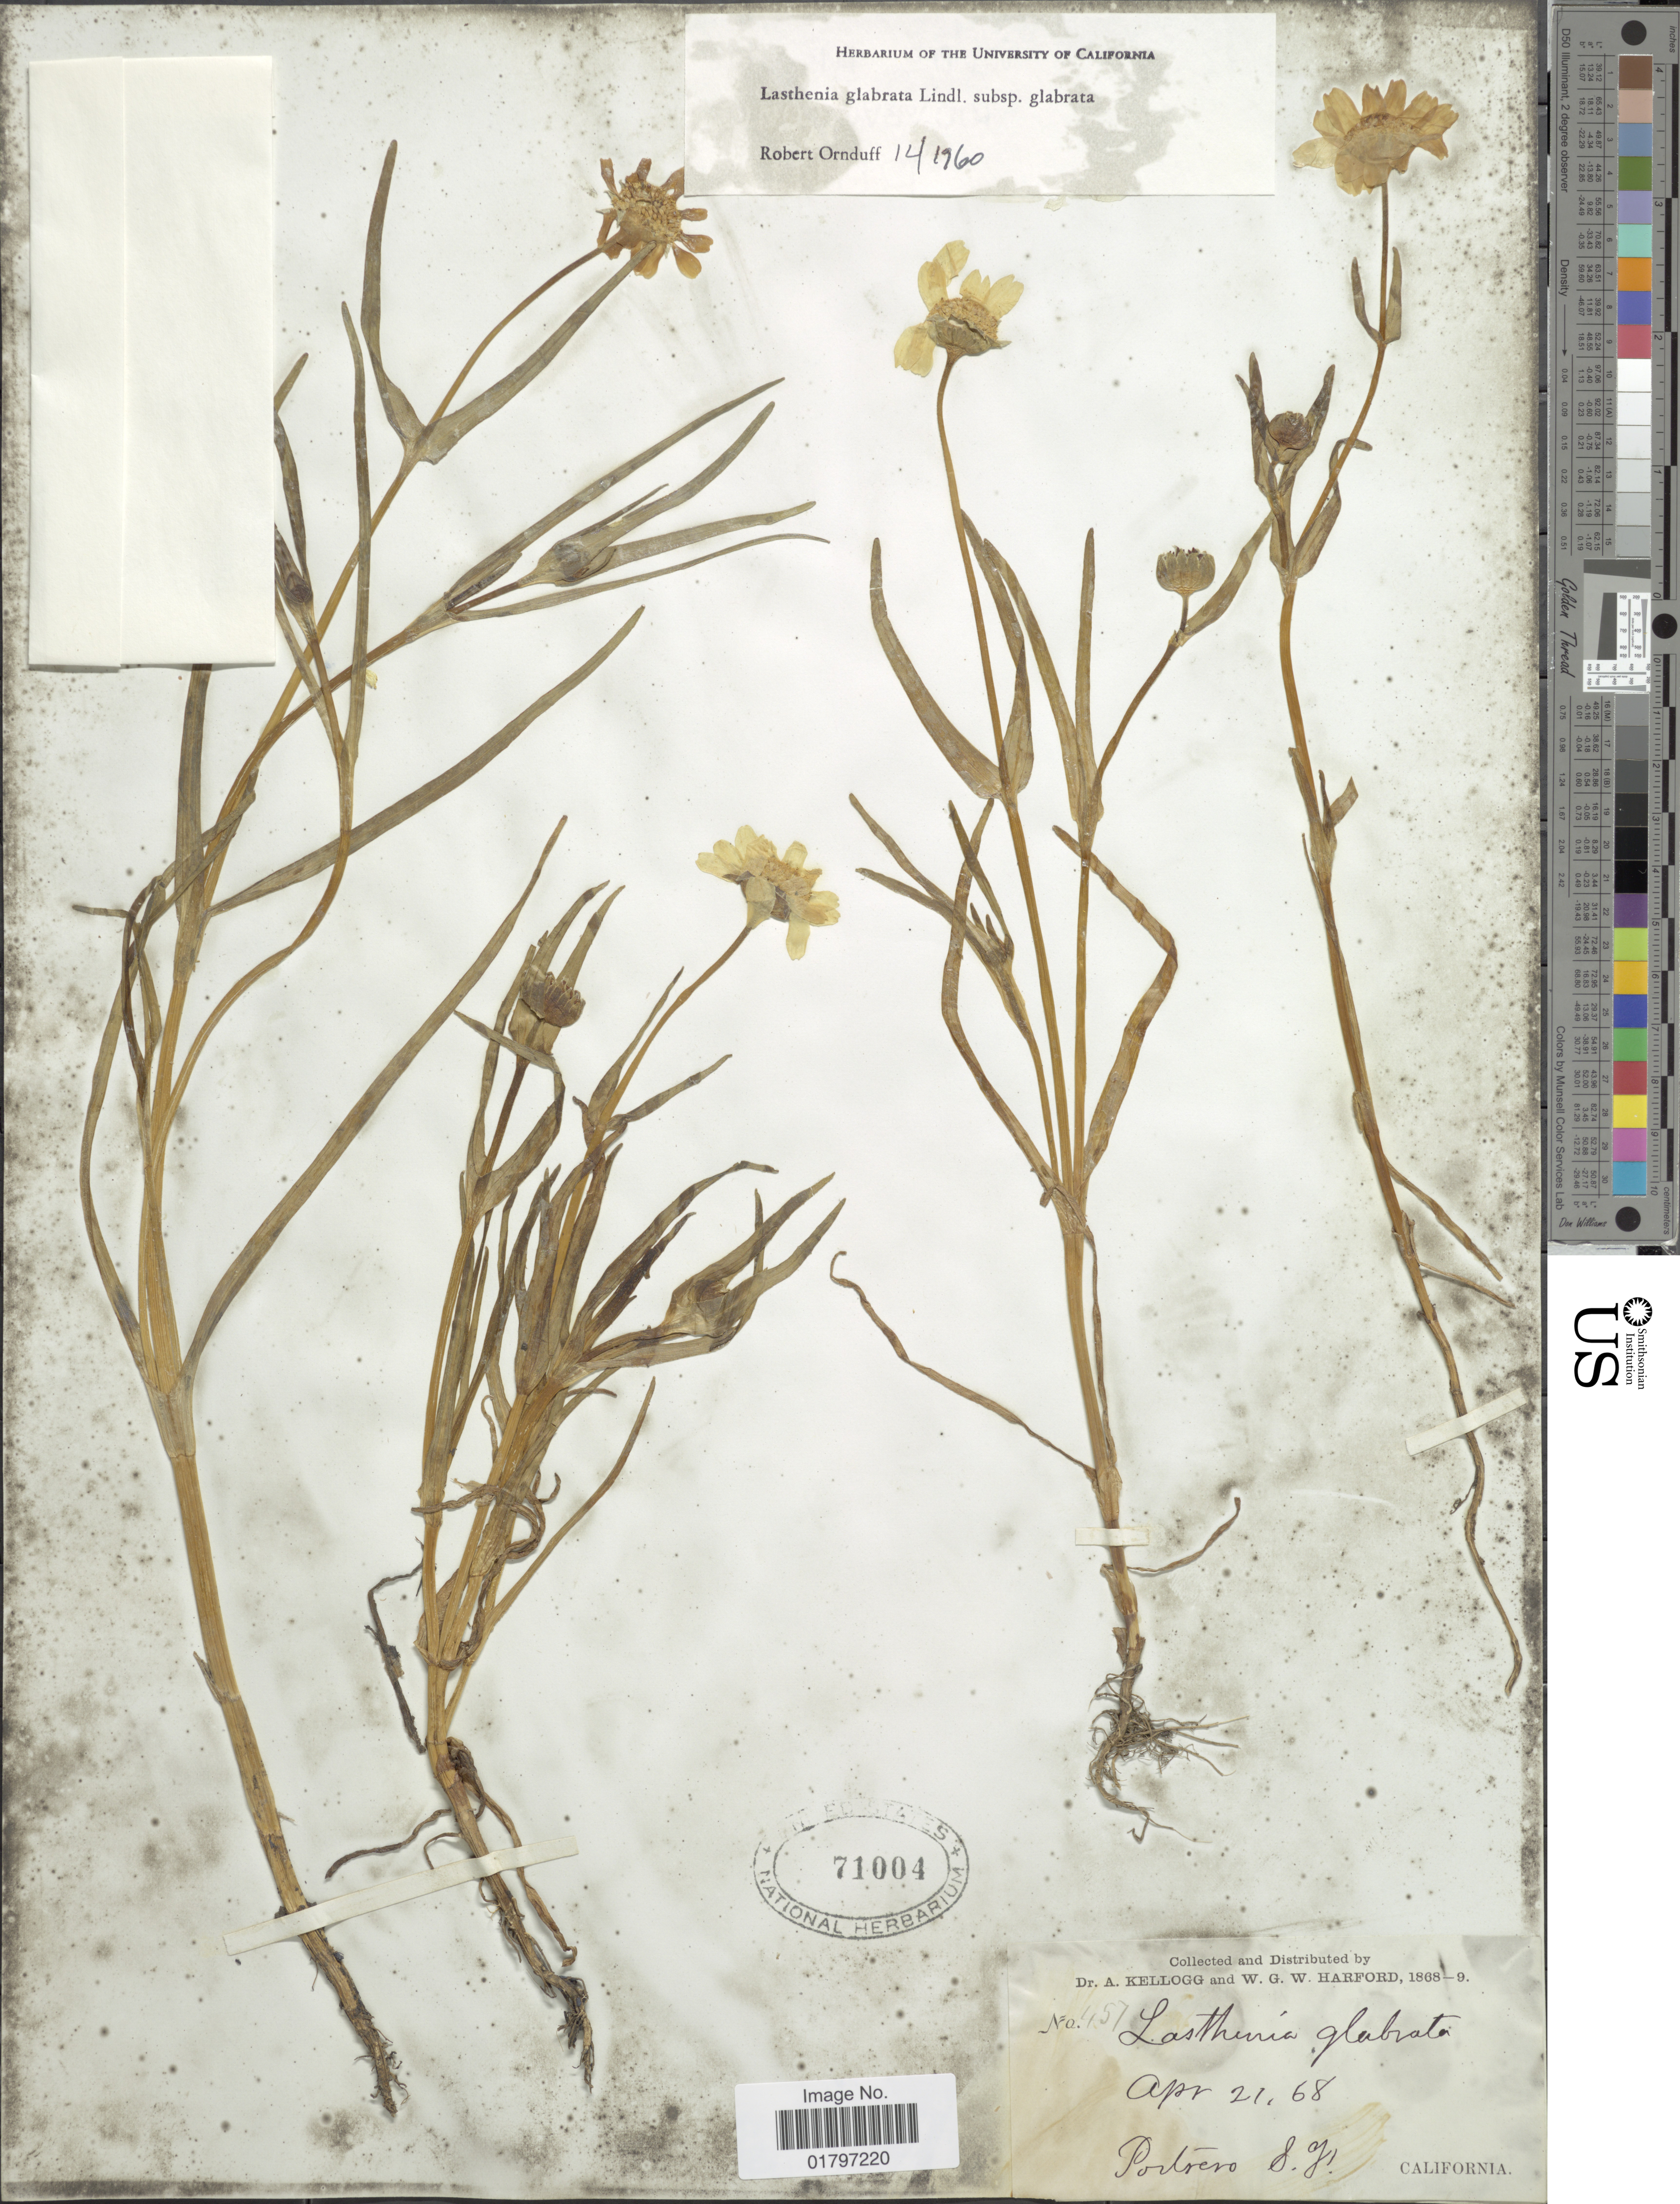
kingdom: Plantae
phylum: Tracheophyta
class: Magnoliopsida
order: Asterales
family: Asteraceae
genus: Lasthenia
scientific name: Lasthenia glabrata subsp. glabrata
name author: Lindl.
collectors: A. Kellogg & W. G. W. Harford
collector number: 457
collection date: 1868-04-21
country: United States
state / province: California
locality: Portrero S.J.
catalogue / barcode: US 71004